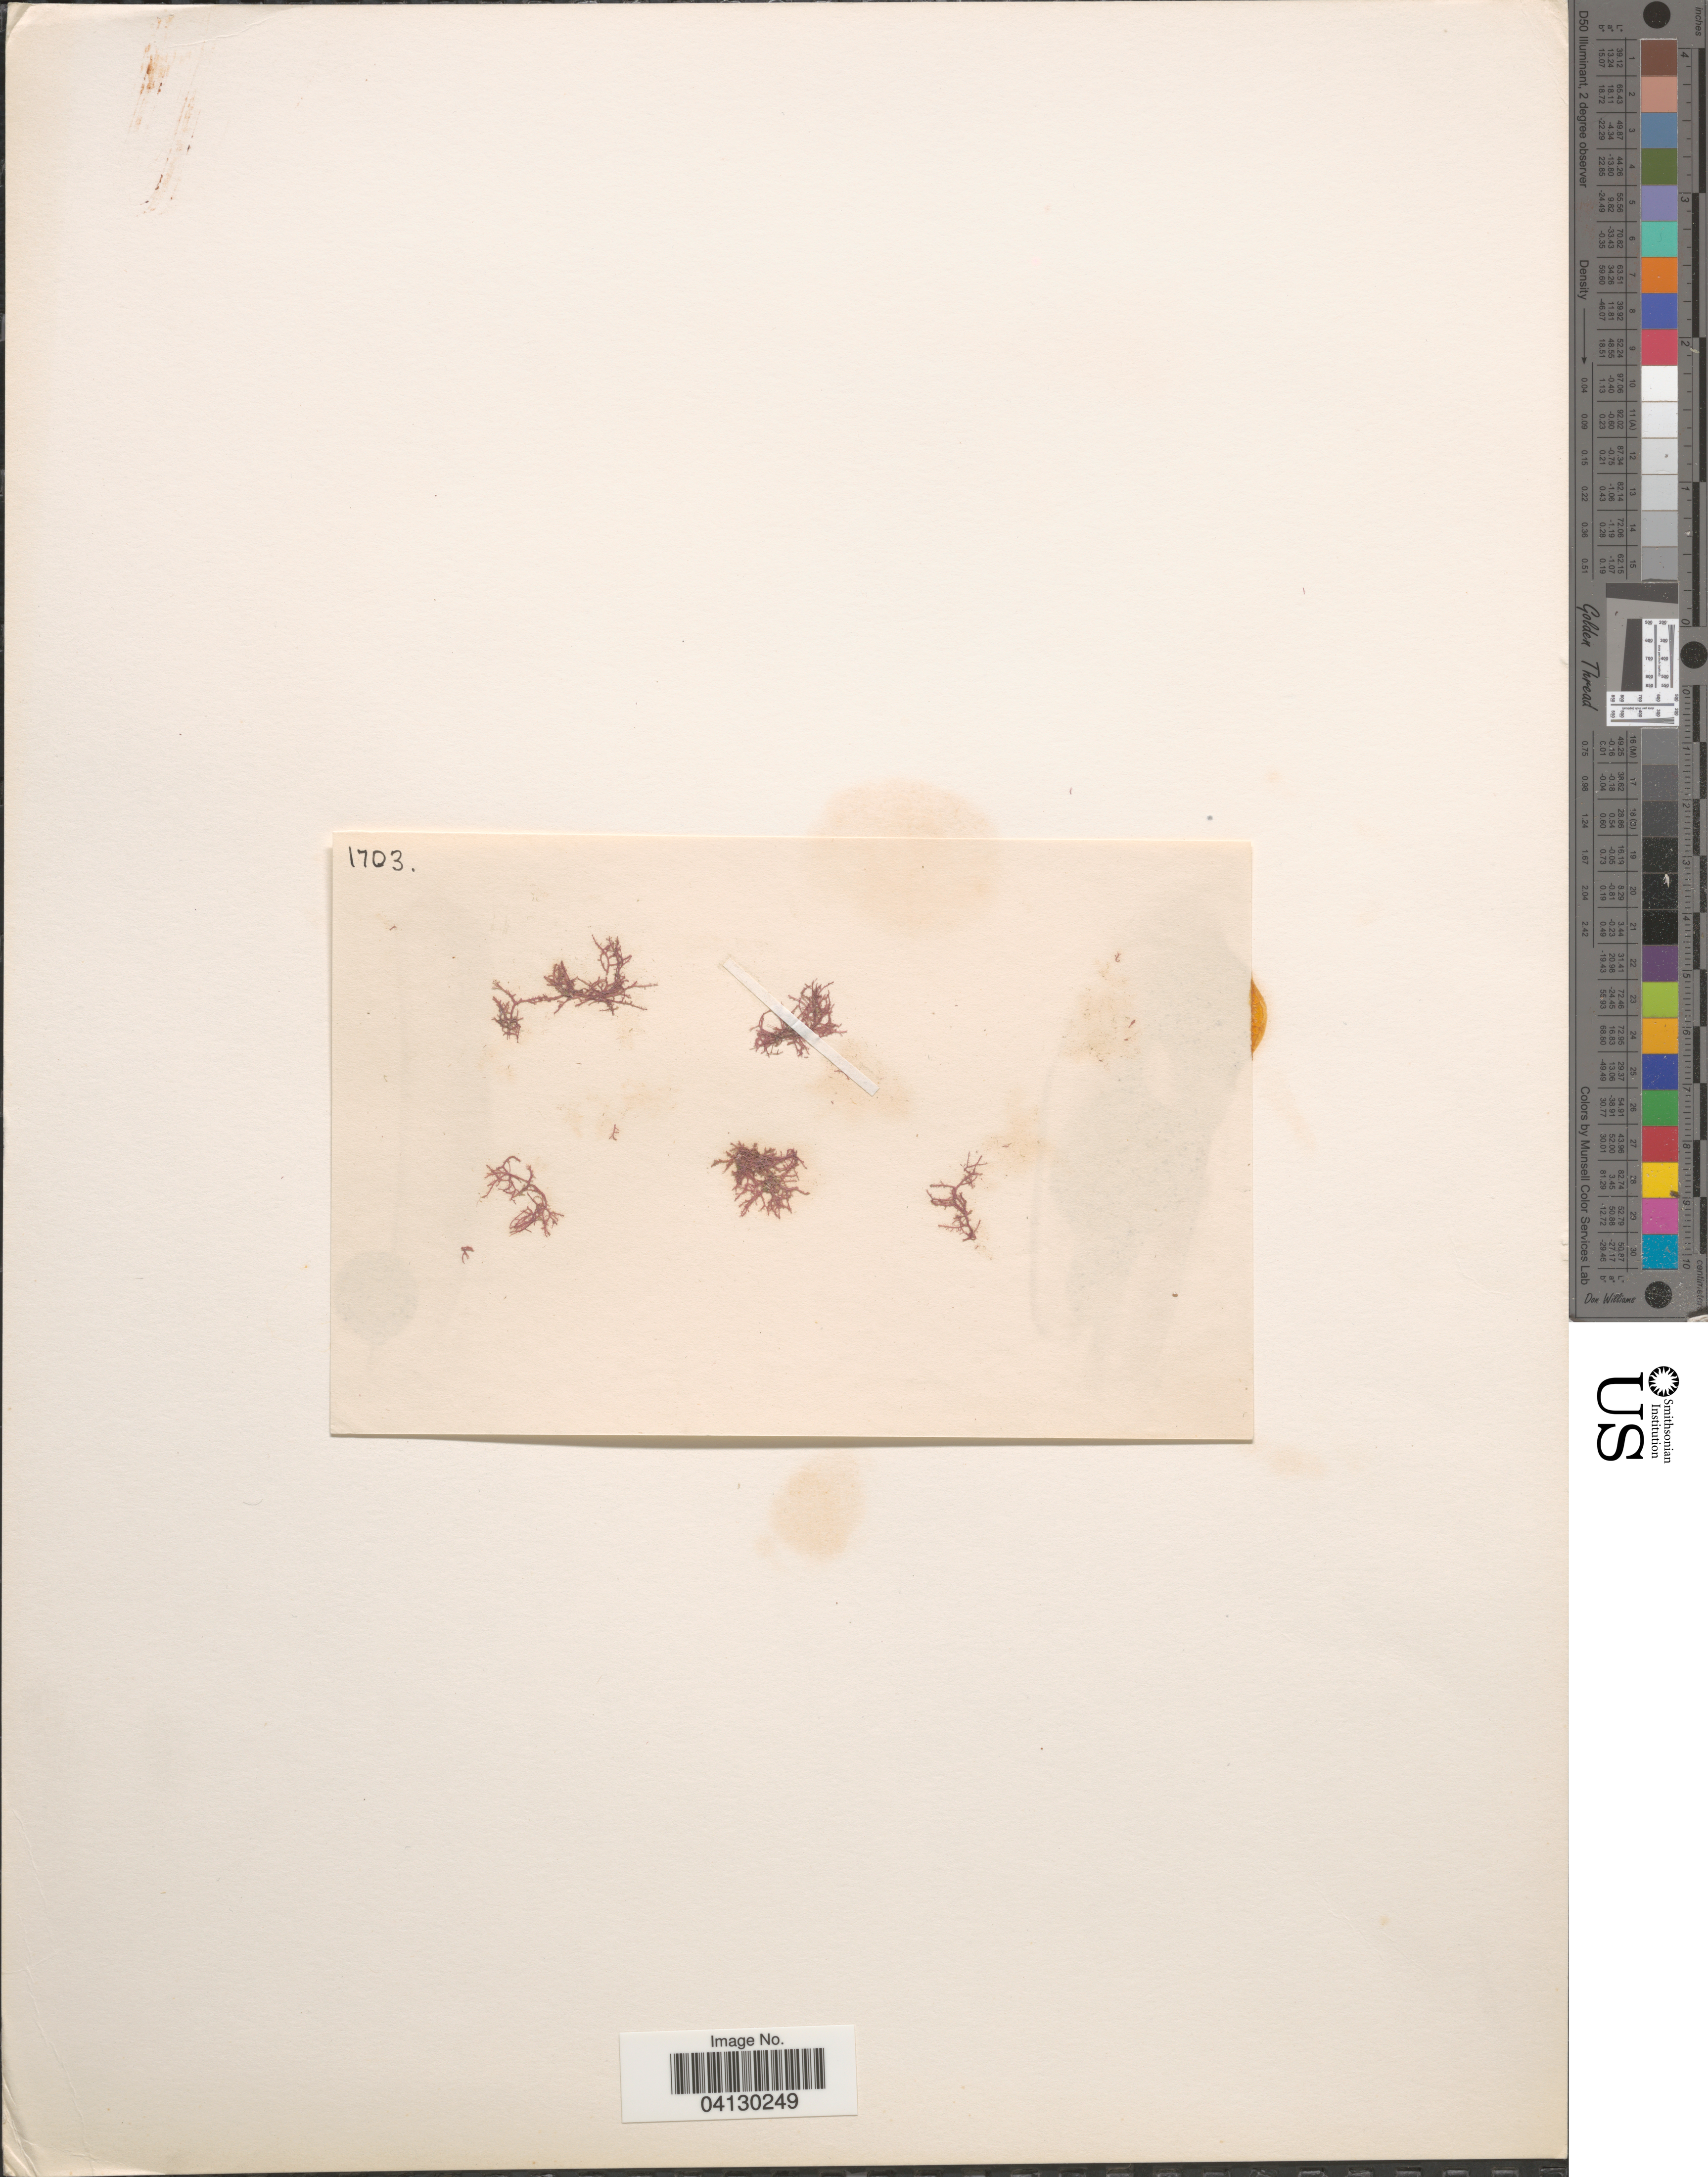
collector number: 1703